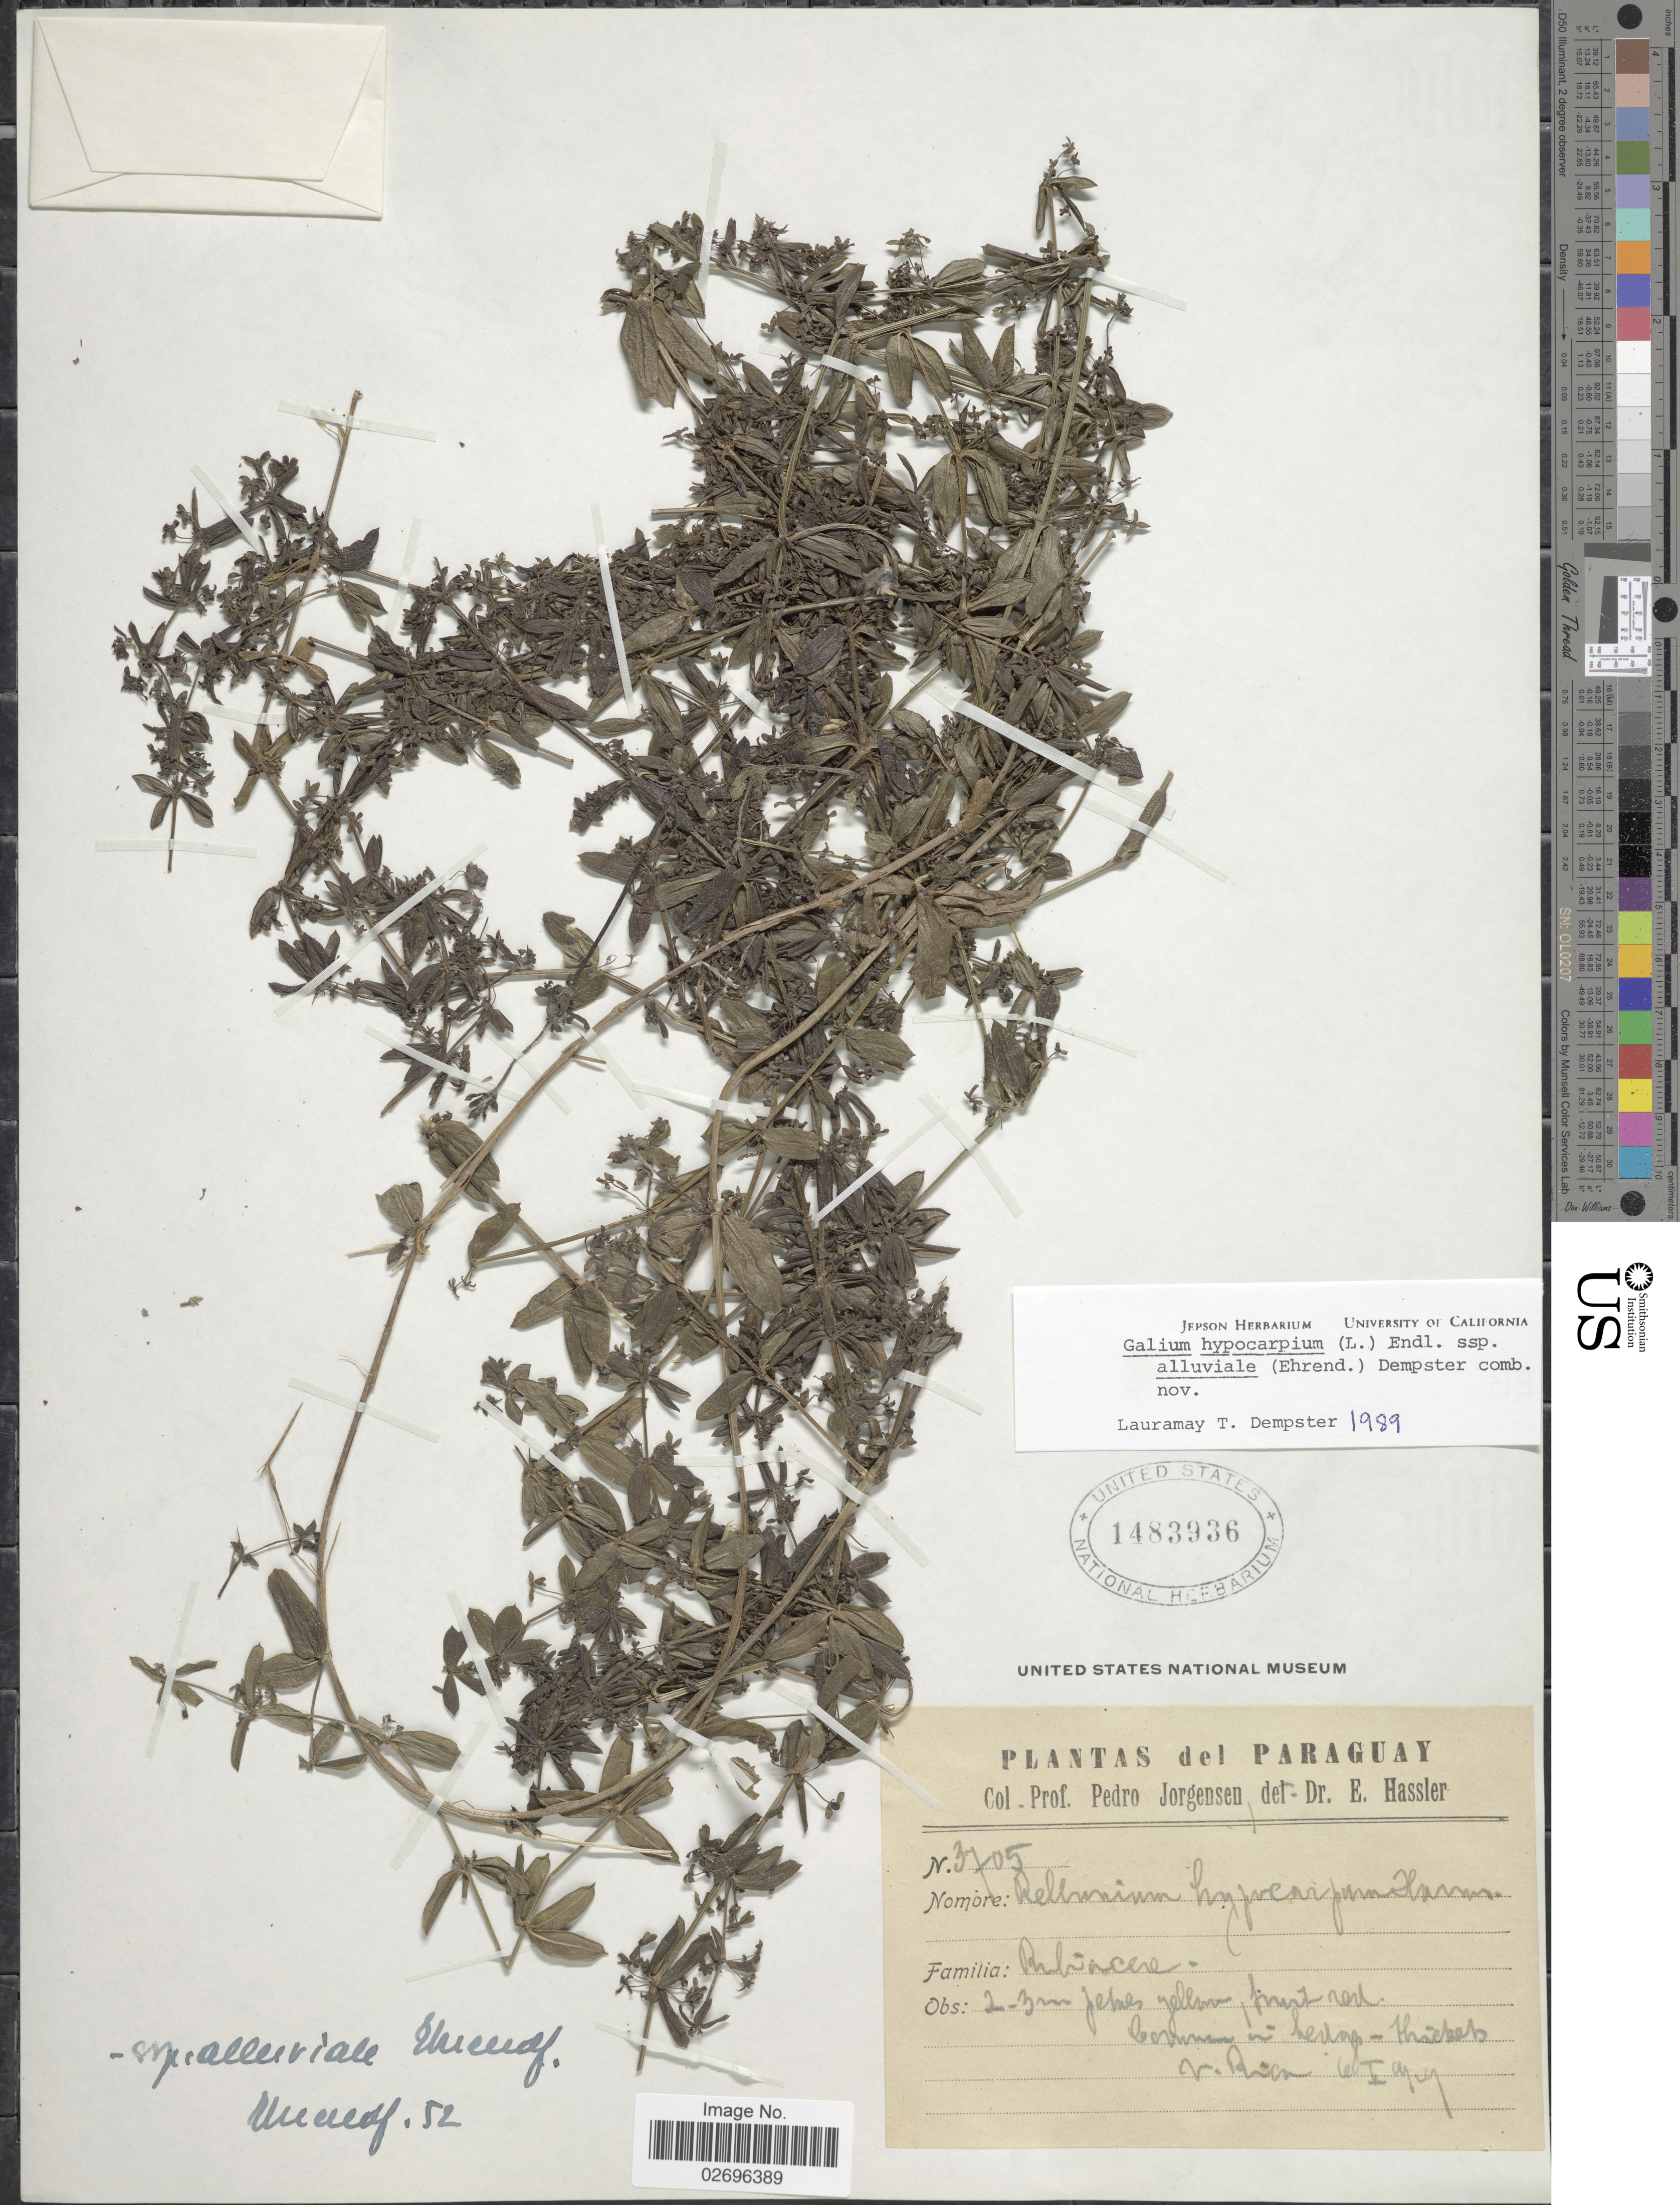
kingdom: Plantae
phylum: Tracheophyta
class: Magnoliopsida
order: Gentianales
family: Rubiaceae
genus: Galium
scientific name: Galium hypocarpium subsp. alluviale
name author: (Ehrend.) Dempster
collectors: P. Jörgensen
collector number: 3705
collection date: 1929-01-06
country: Paraguay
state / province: Guaira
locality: V. Rica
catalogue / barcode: US 1483936